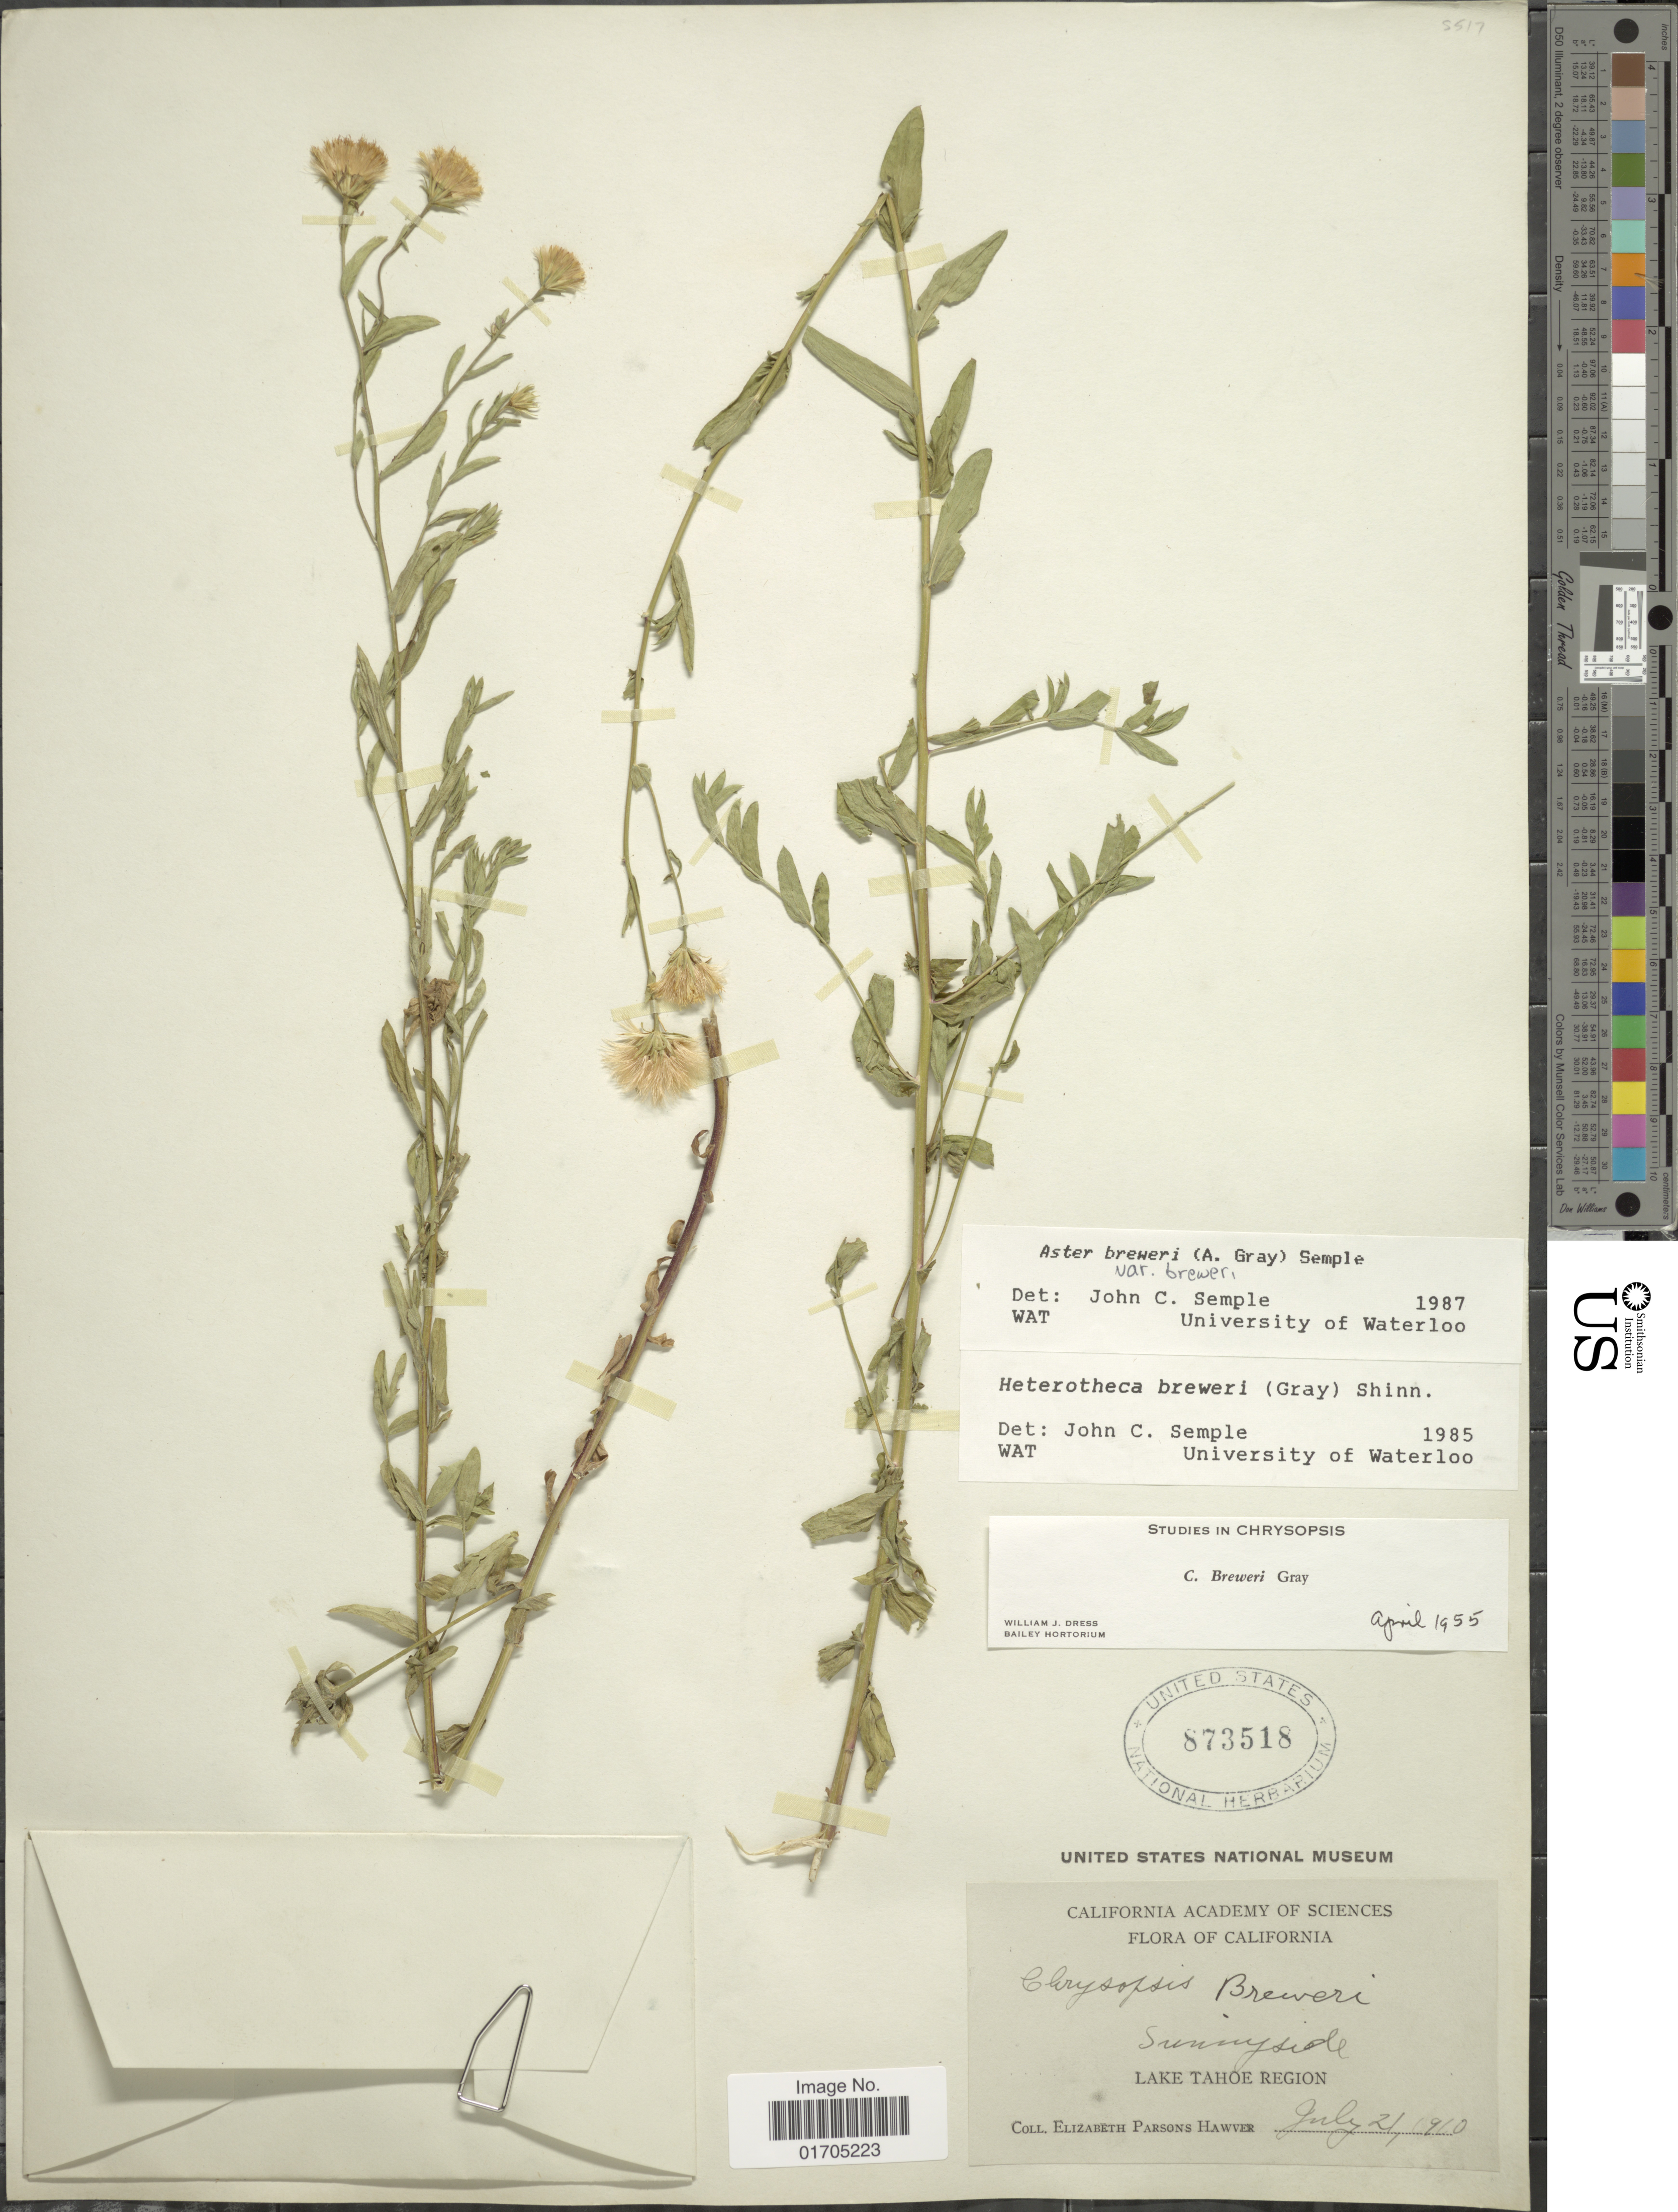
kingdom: Plantae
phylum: Tracheophyta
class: Magnoliopsida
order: Asterales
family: Asteraceae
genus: Eucephalus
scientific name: Eucephalus breweri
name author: (A. Gray) G.L. Nesom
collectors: E. Hawver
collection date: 1910-07-21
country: United States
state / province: California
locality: Sunnyside, Lake Tahoe Region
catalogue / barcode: US 873518